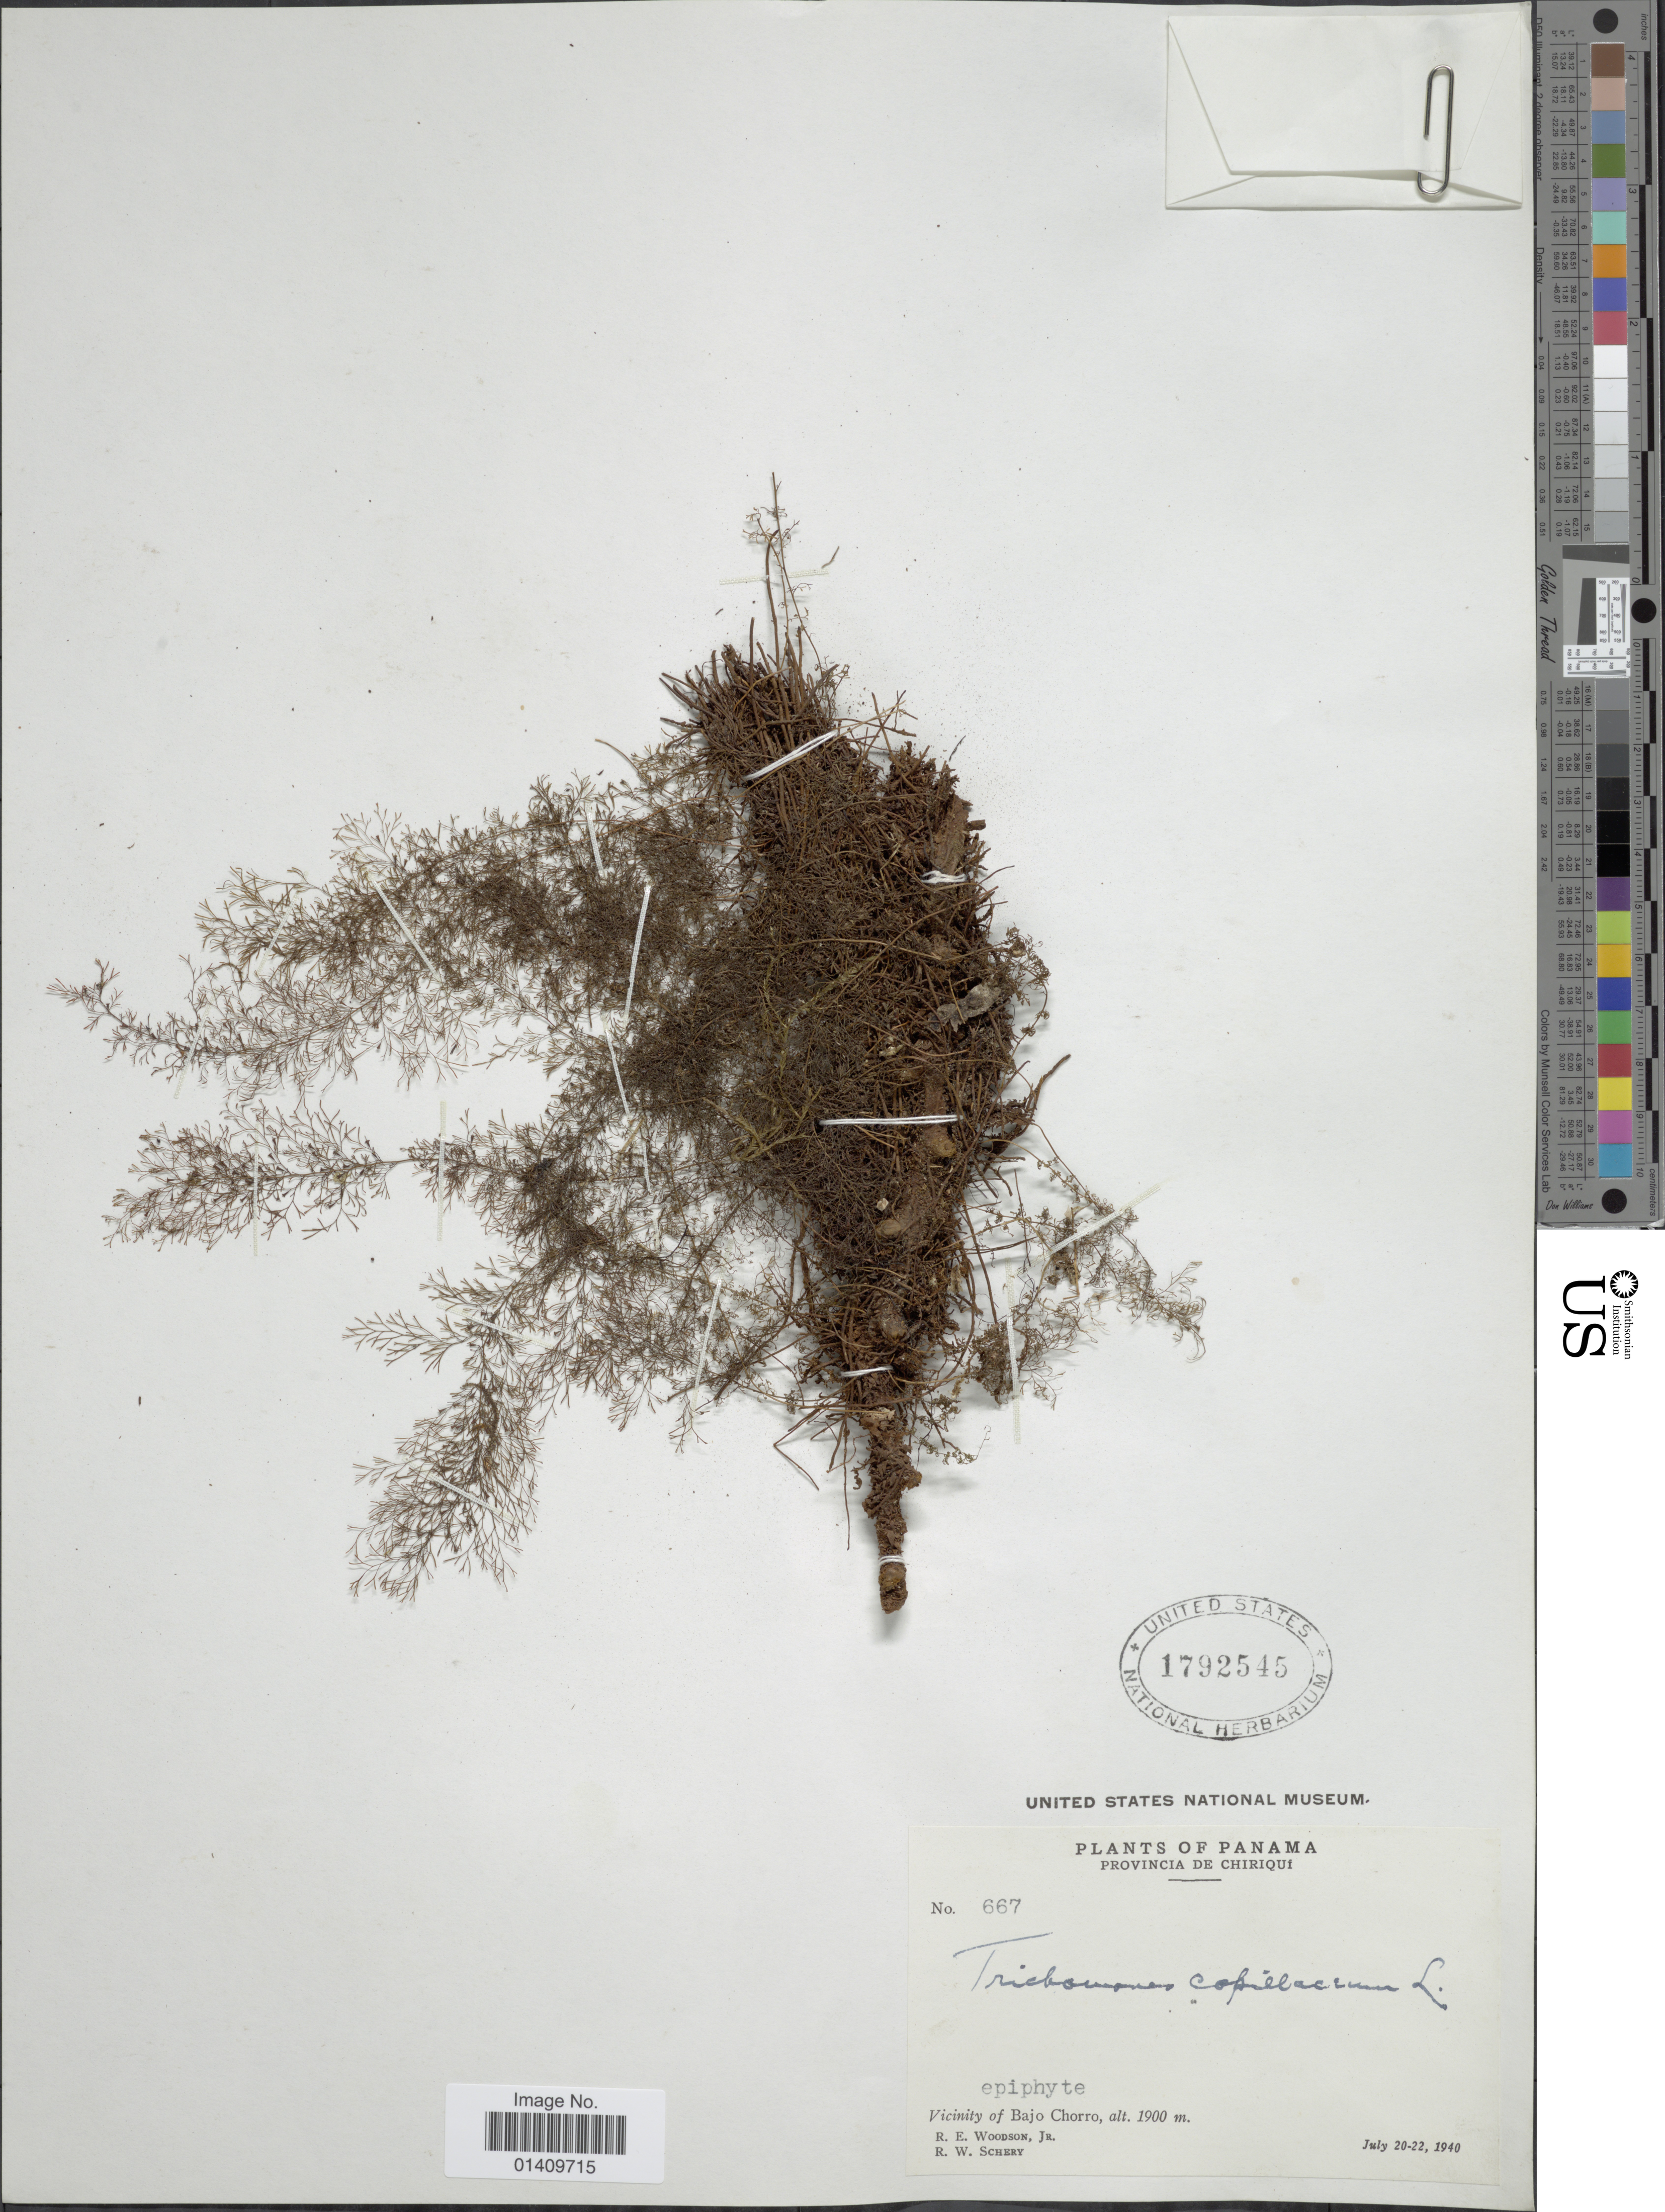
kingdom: Plantae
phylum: Tracheophyta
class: Polypodiopsida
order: Hymenophyllales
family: Hymenophyllaceae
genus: Polyphlebium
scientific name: Polyphlebium capillaceum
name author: (L.) Ebihara & Dubuisson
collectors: R. E. Woodson & R. W. Schery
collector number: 667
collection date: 1940-07-20/1940-07-22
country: Panama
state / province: Chiriqui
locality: Provincia de Chiriqui vicinity of Bajo Chorro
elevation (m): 1900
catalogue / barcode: US 1792545